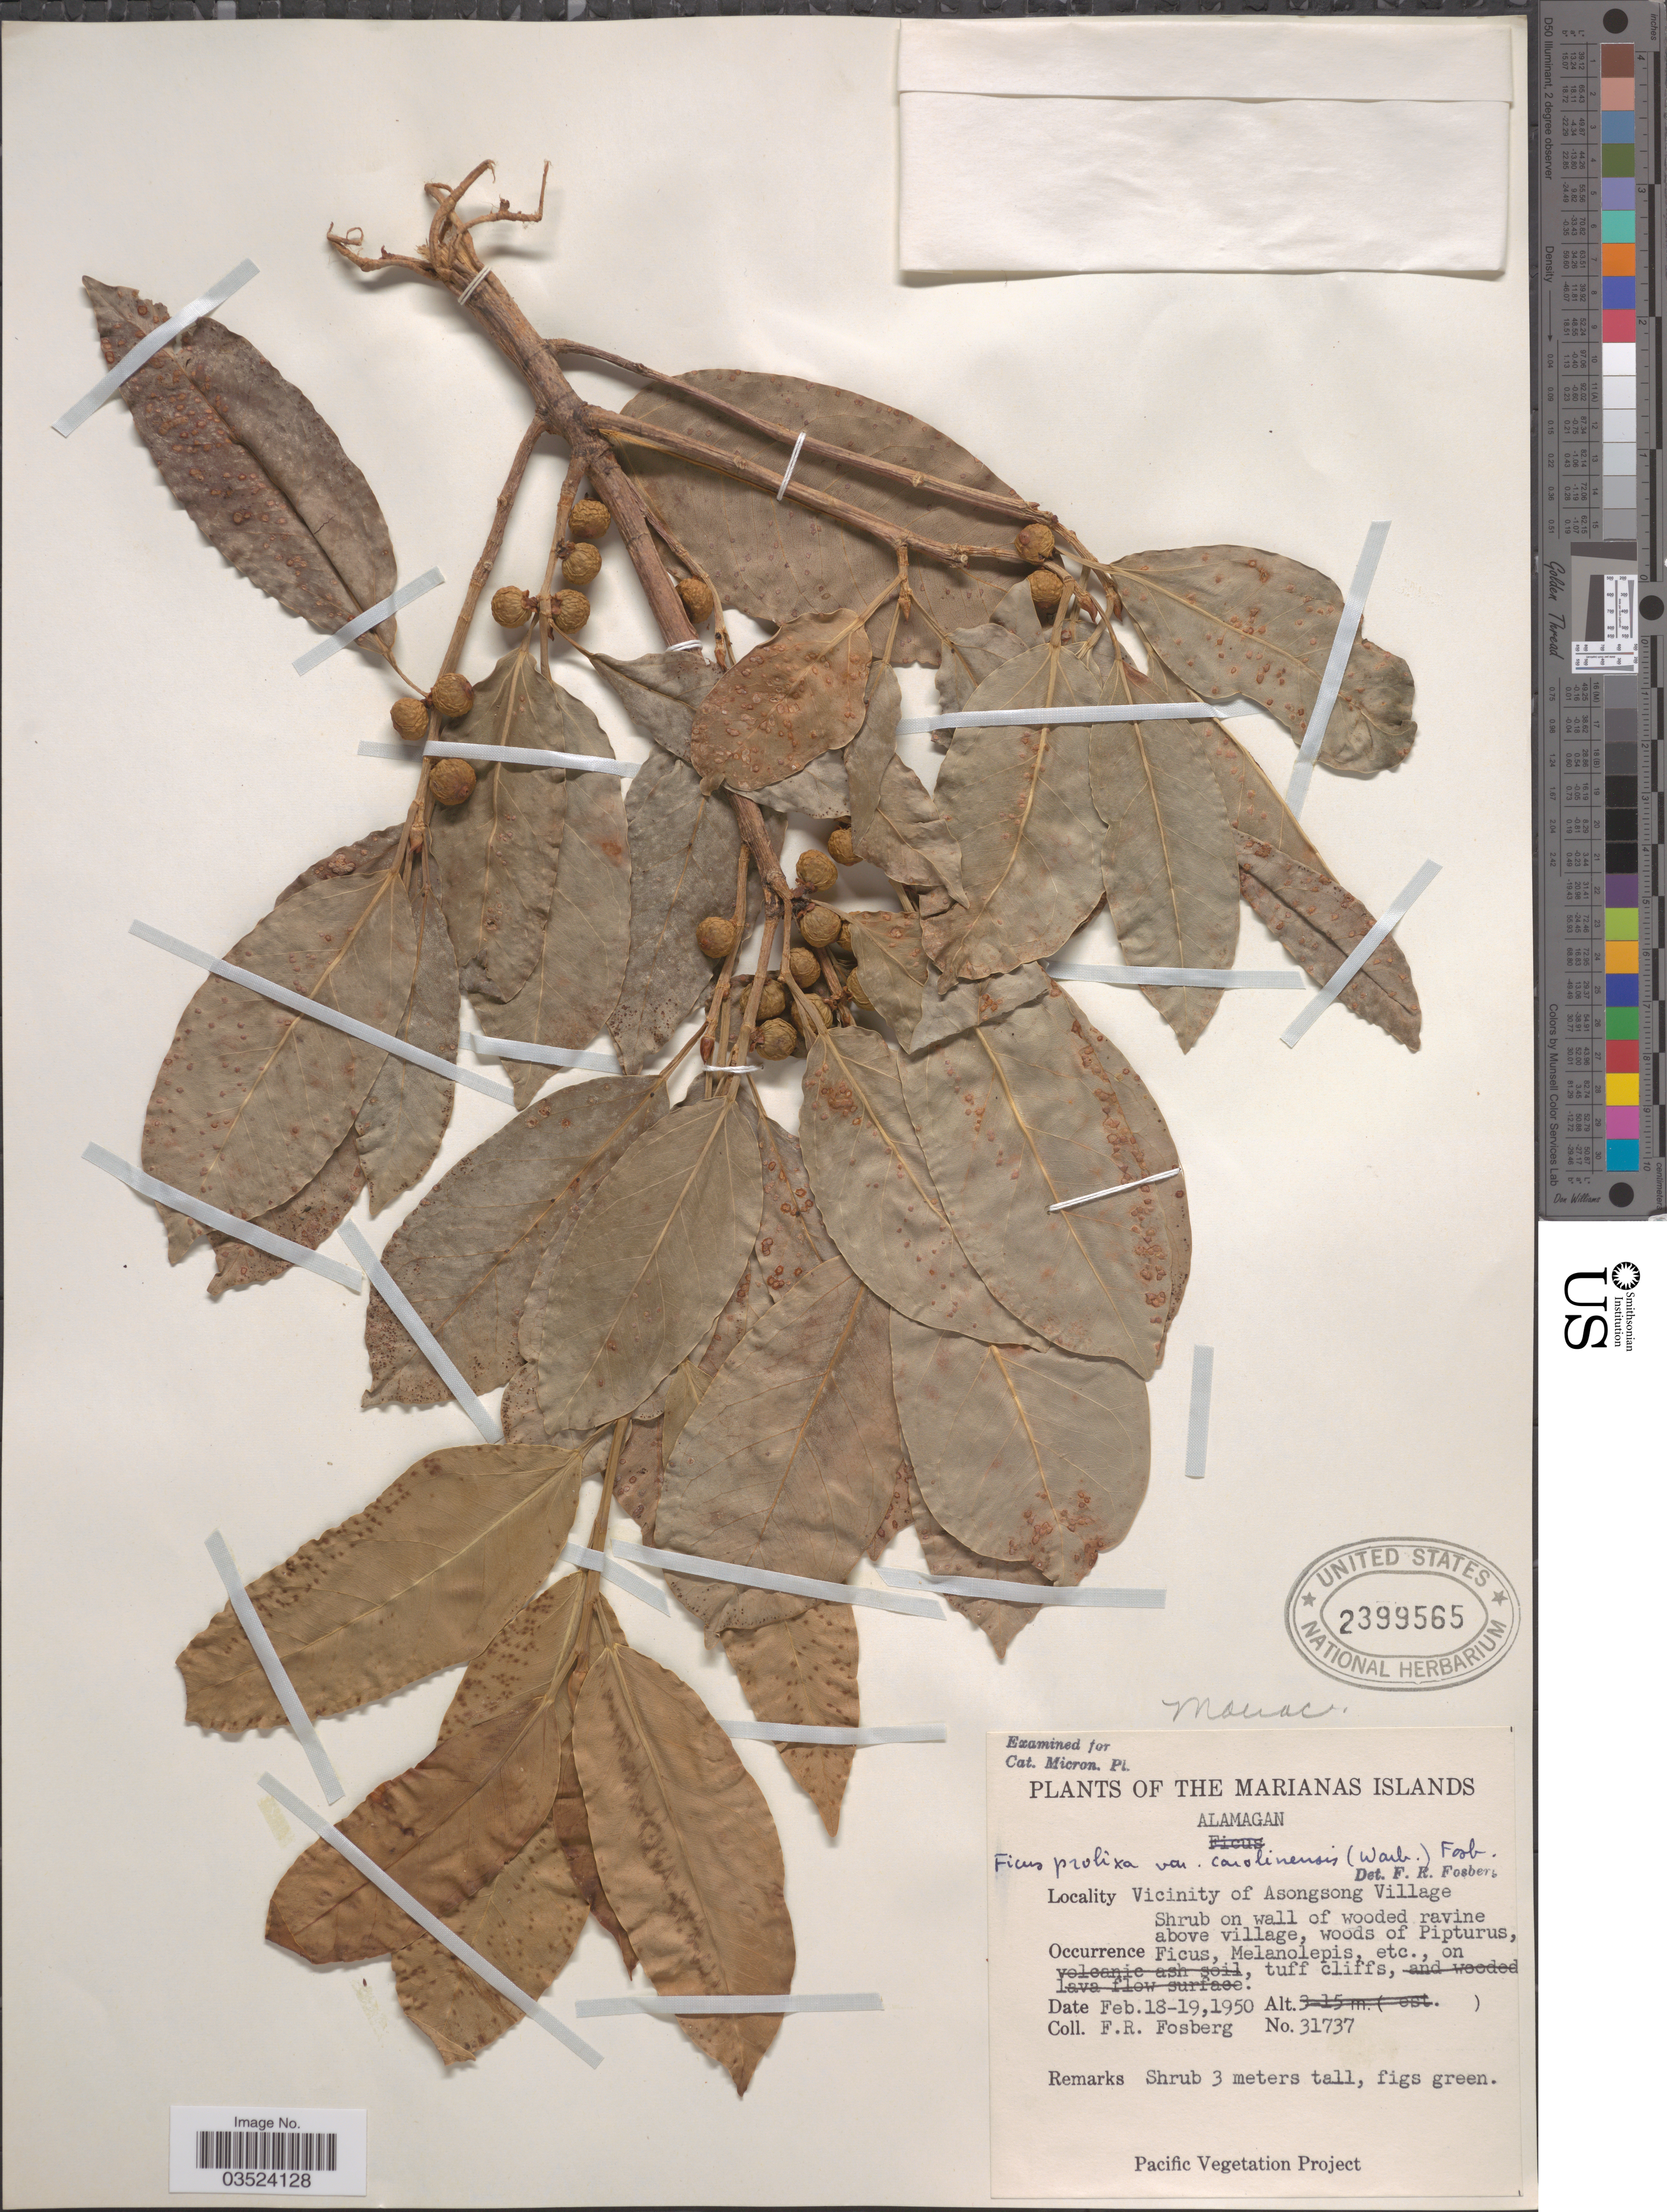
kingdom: Plantae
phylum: Tracheophyta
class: Magnoliopsida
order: Rosales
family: Moraceae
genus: Ficus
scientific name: Ficus prolixa var. carolinensis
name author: (Warb.) Fosberg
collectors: F. R. Fosberg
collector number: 31737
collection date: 1950-02-18/1950-02-19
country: Northern Mariana Islands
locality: The Marianas Islands. Alamagan. Vicinity of Asongsong Village.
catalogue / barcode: US 2399565